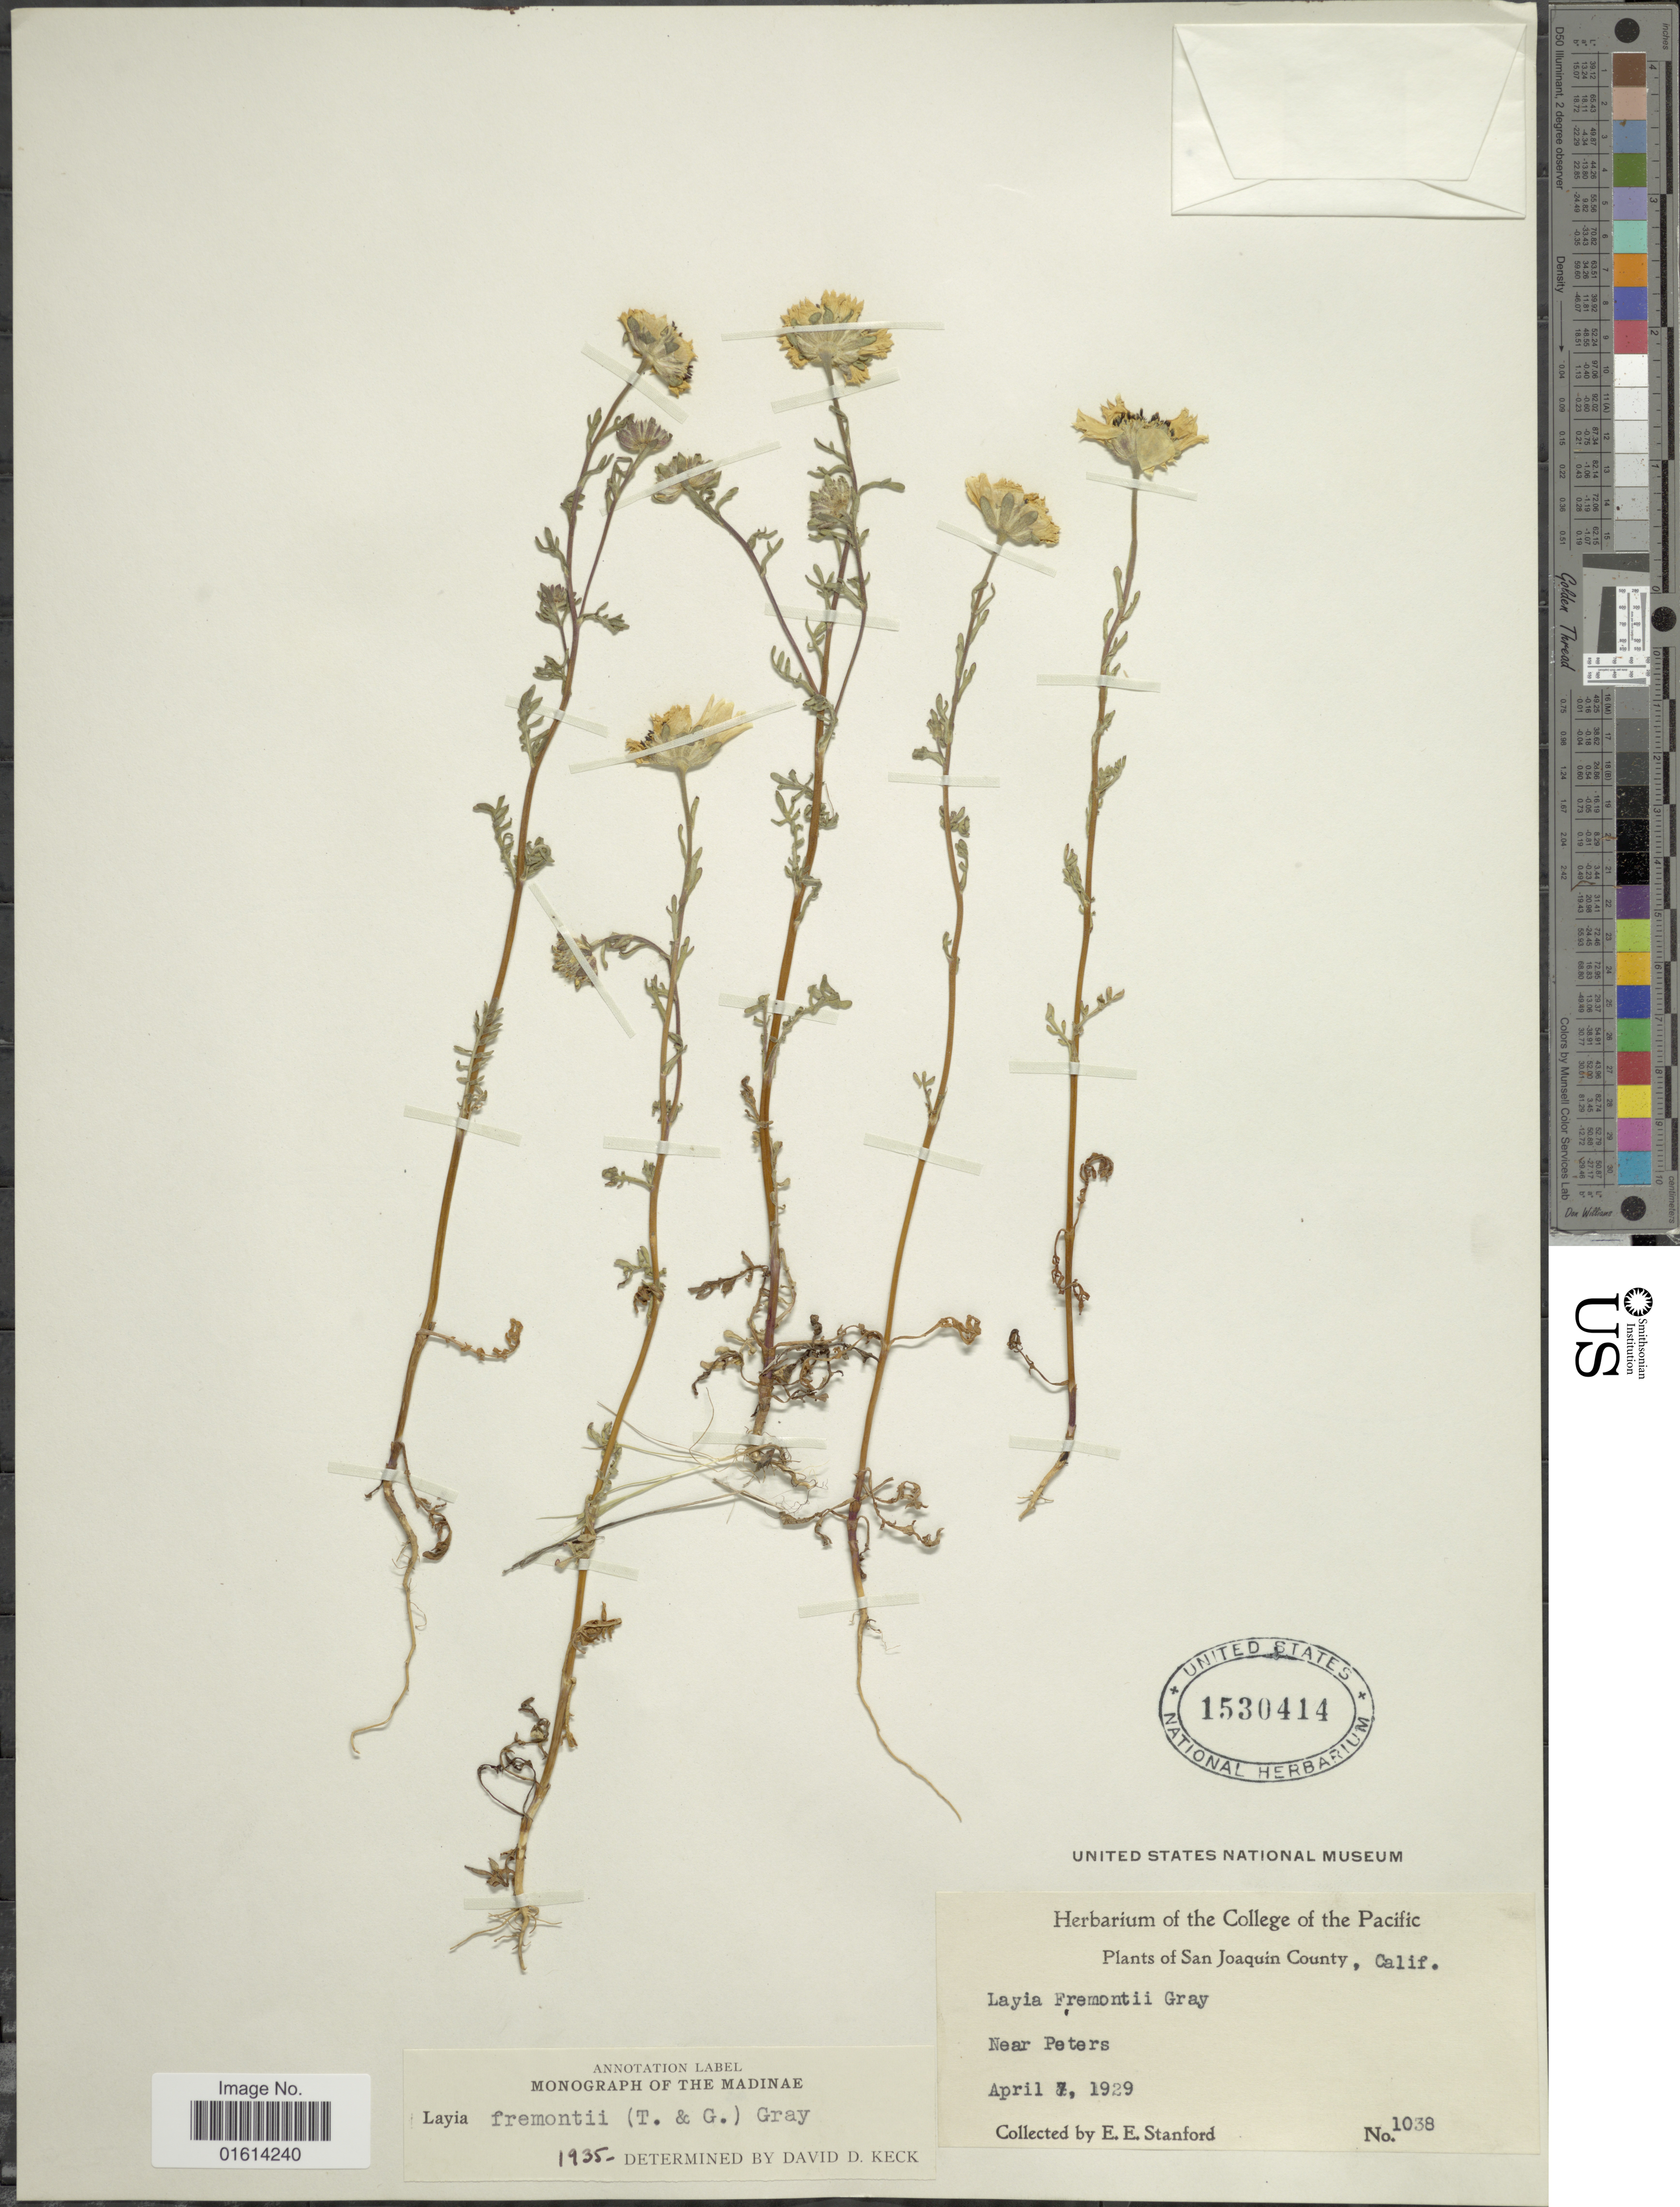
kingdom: Plantae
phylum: Tracheophyta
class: Magnoliopsida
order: Asterales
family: Asteraceae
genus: Layia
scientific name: Layia fremontii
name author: A. Gray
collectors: E. Stanford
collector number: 1038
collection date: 1929-04-07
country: United States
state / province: California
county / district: San Joaquin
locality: San Joaquin County, Calif., near Peters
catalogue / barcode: US 1530414